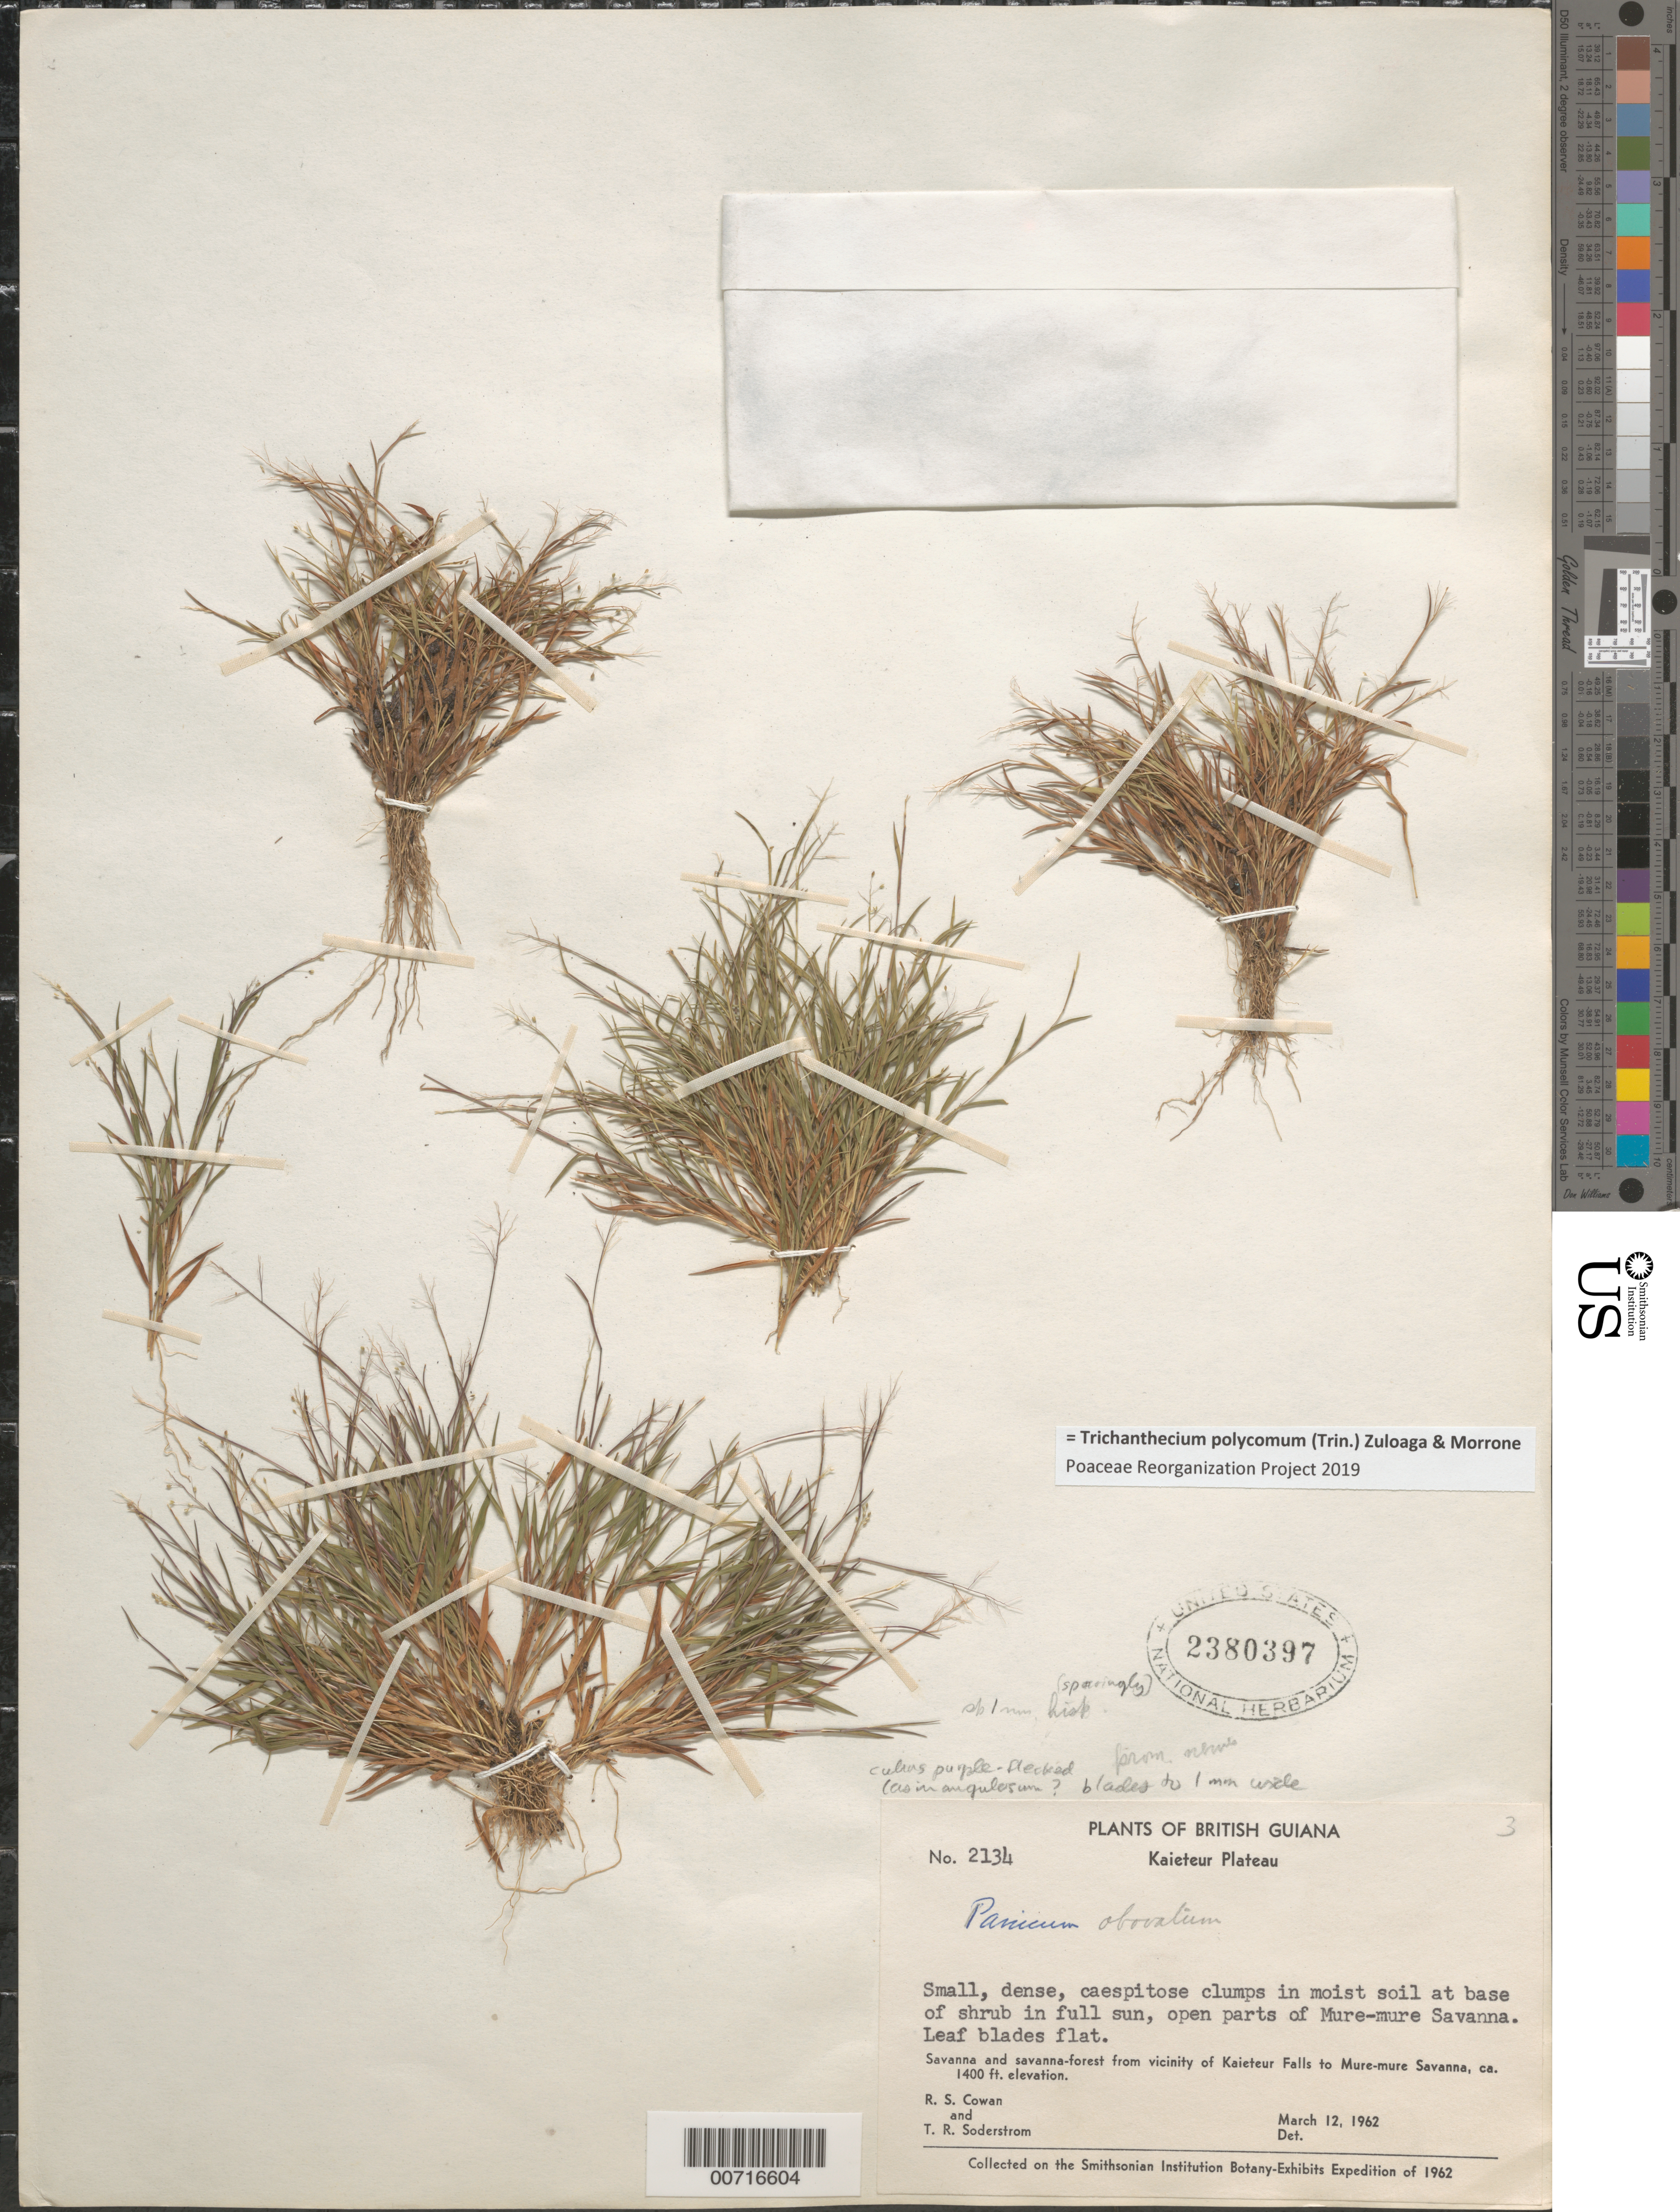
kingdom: Plantae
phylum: Tracheophyta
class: Liliopsida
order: Poales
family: Poaceae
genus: Trichanthecium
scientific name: Trichanthecium polycomum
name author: (Trin.) Zuloaga & Morrone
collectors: R. S. Cowan & T. R. Soderstrom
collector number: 2134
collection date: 1962-03-12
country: Guyana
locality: British Guiana. Kaieteur Plateau. Open parts of Mure-mure Savanna.Savanna and savanna-forest from vicinity of Kaieteur Falls to Mure-mure Savanna. The Smithsonian Institution Botany-Exhibits Expedition of 1962.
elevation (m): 427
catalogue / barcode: US 2380397